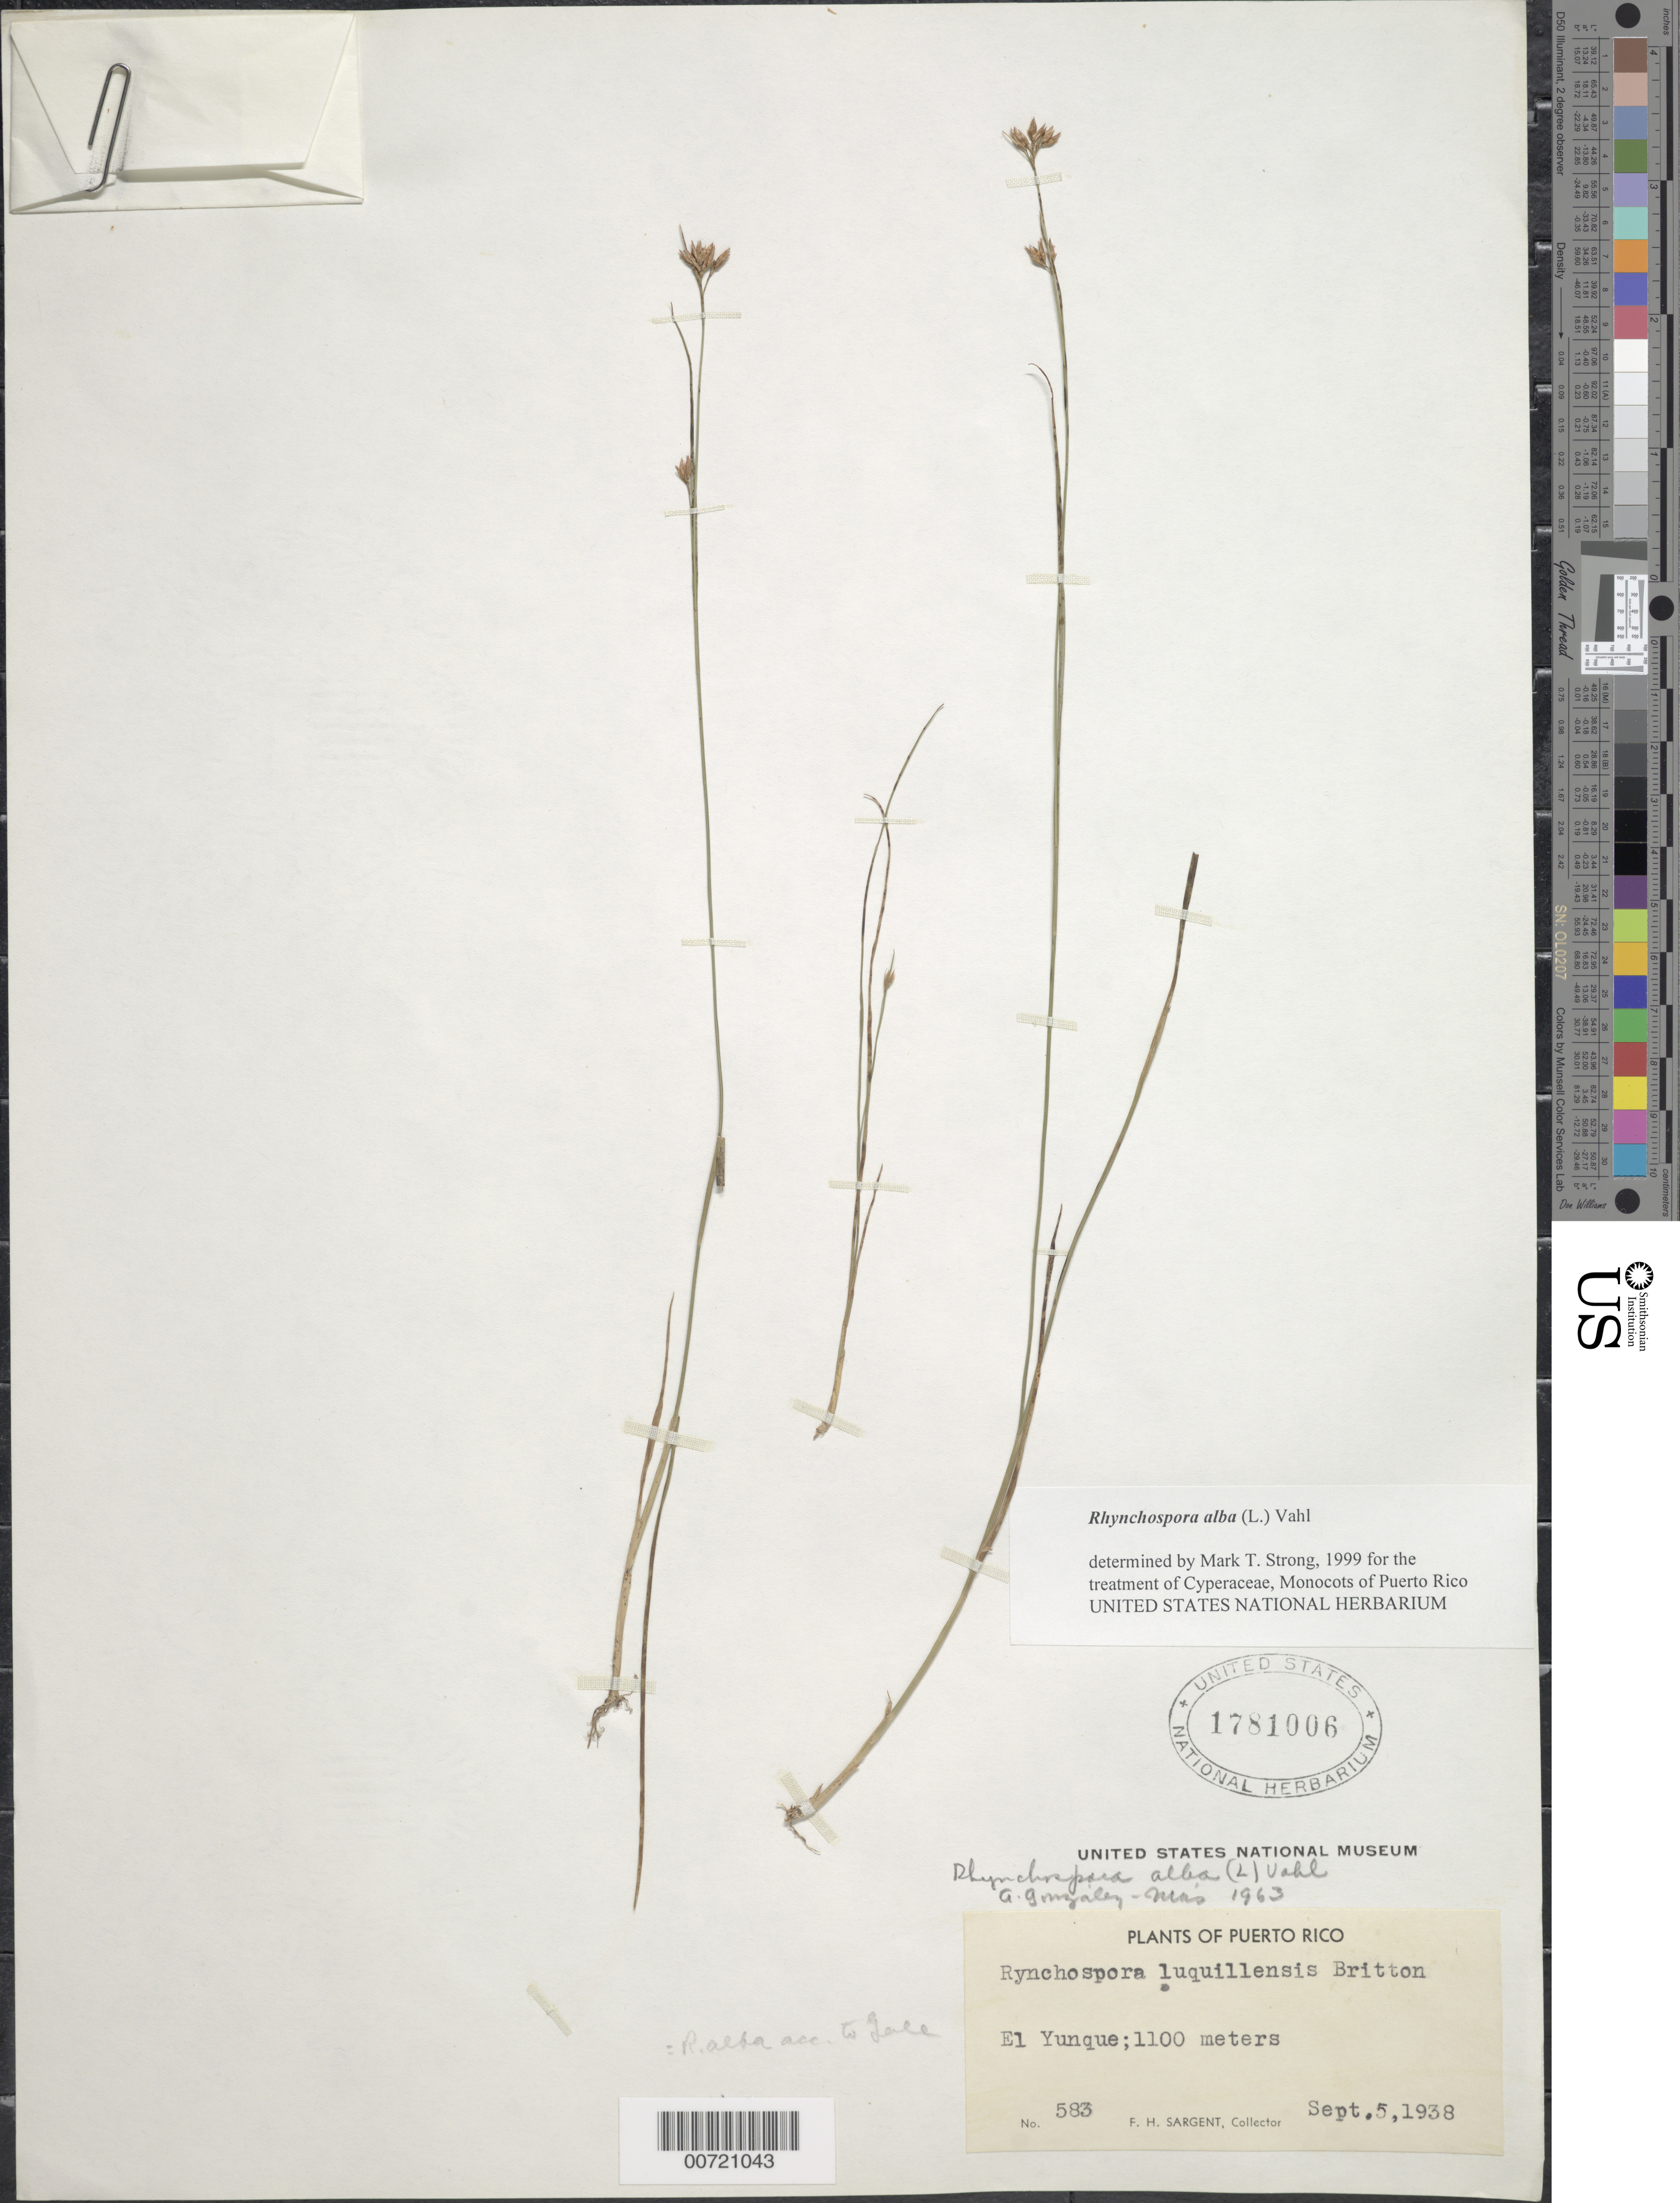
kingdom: Plantae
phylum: Tracheophyta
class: Liliopsida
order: Poales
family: Cyperaceae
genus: Rhynchospora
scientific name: Rhynchospora alba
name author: (L.) Vahl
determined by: Strong, M. T., (US), Smithsonian Institution - National Museum of Natural History (UNITED STATES)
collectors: F. H. Sargent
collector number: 583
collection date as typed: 05 Sep 1938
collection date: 1938-09-05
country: Puerto Rico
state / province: Río Grande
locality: El Yunque.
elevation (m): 1100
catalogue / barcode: US 1781006